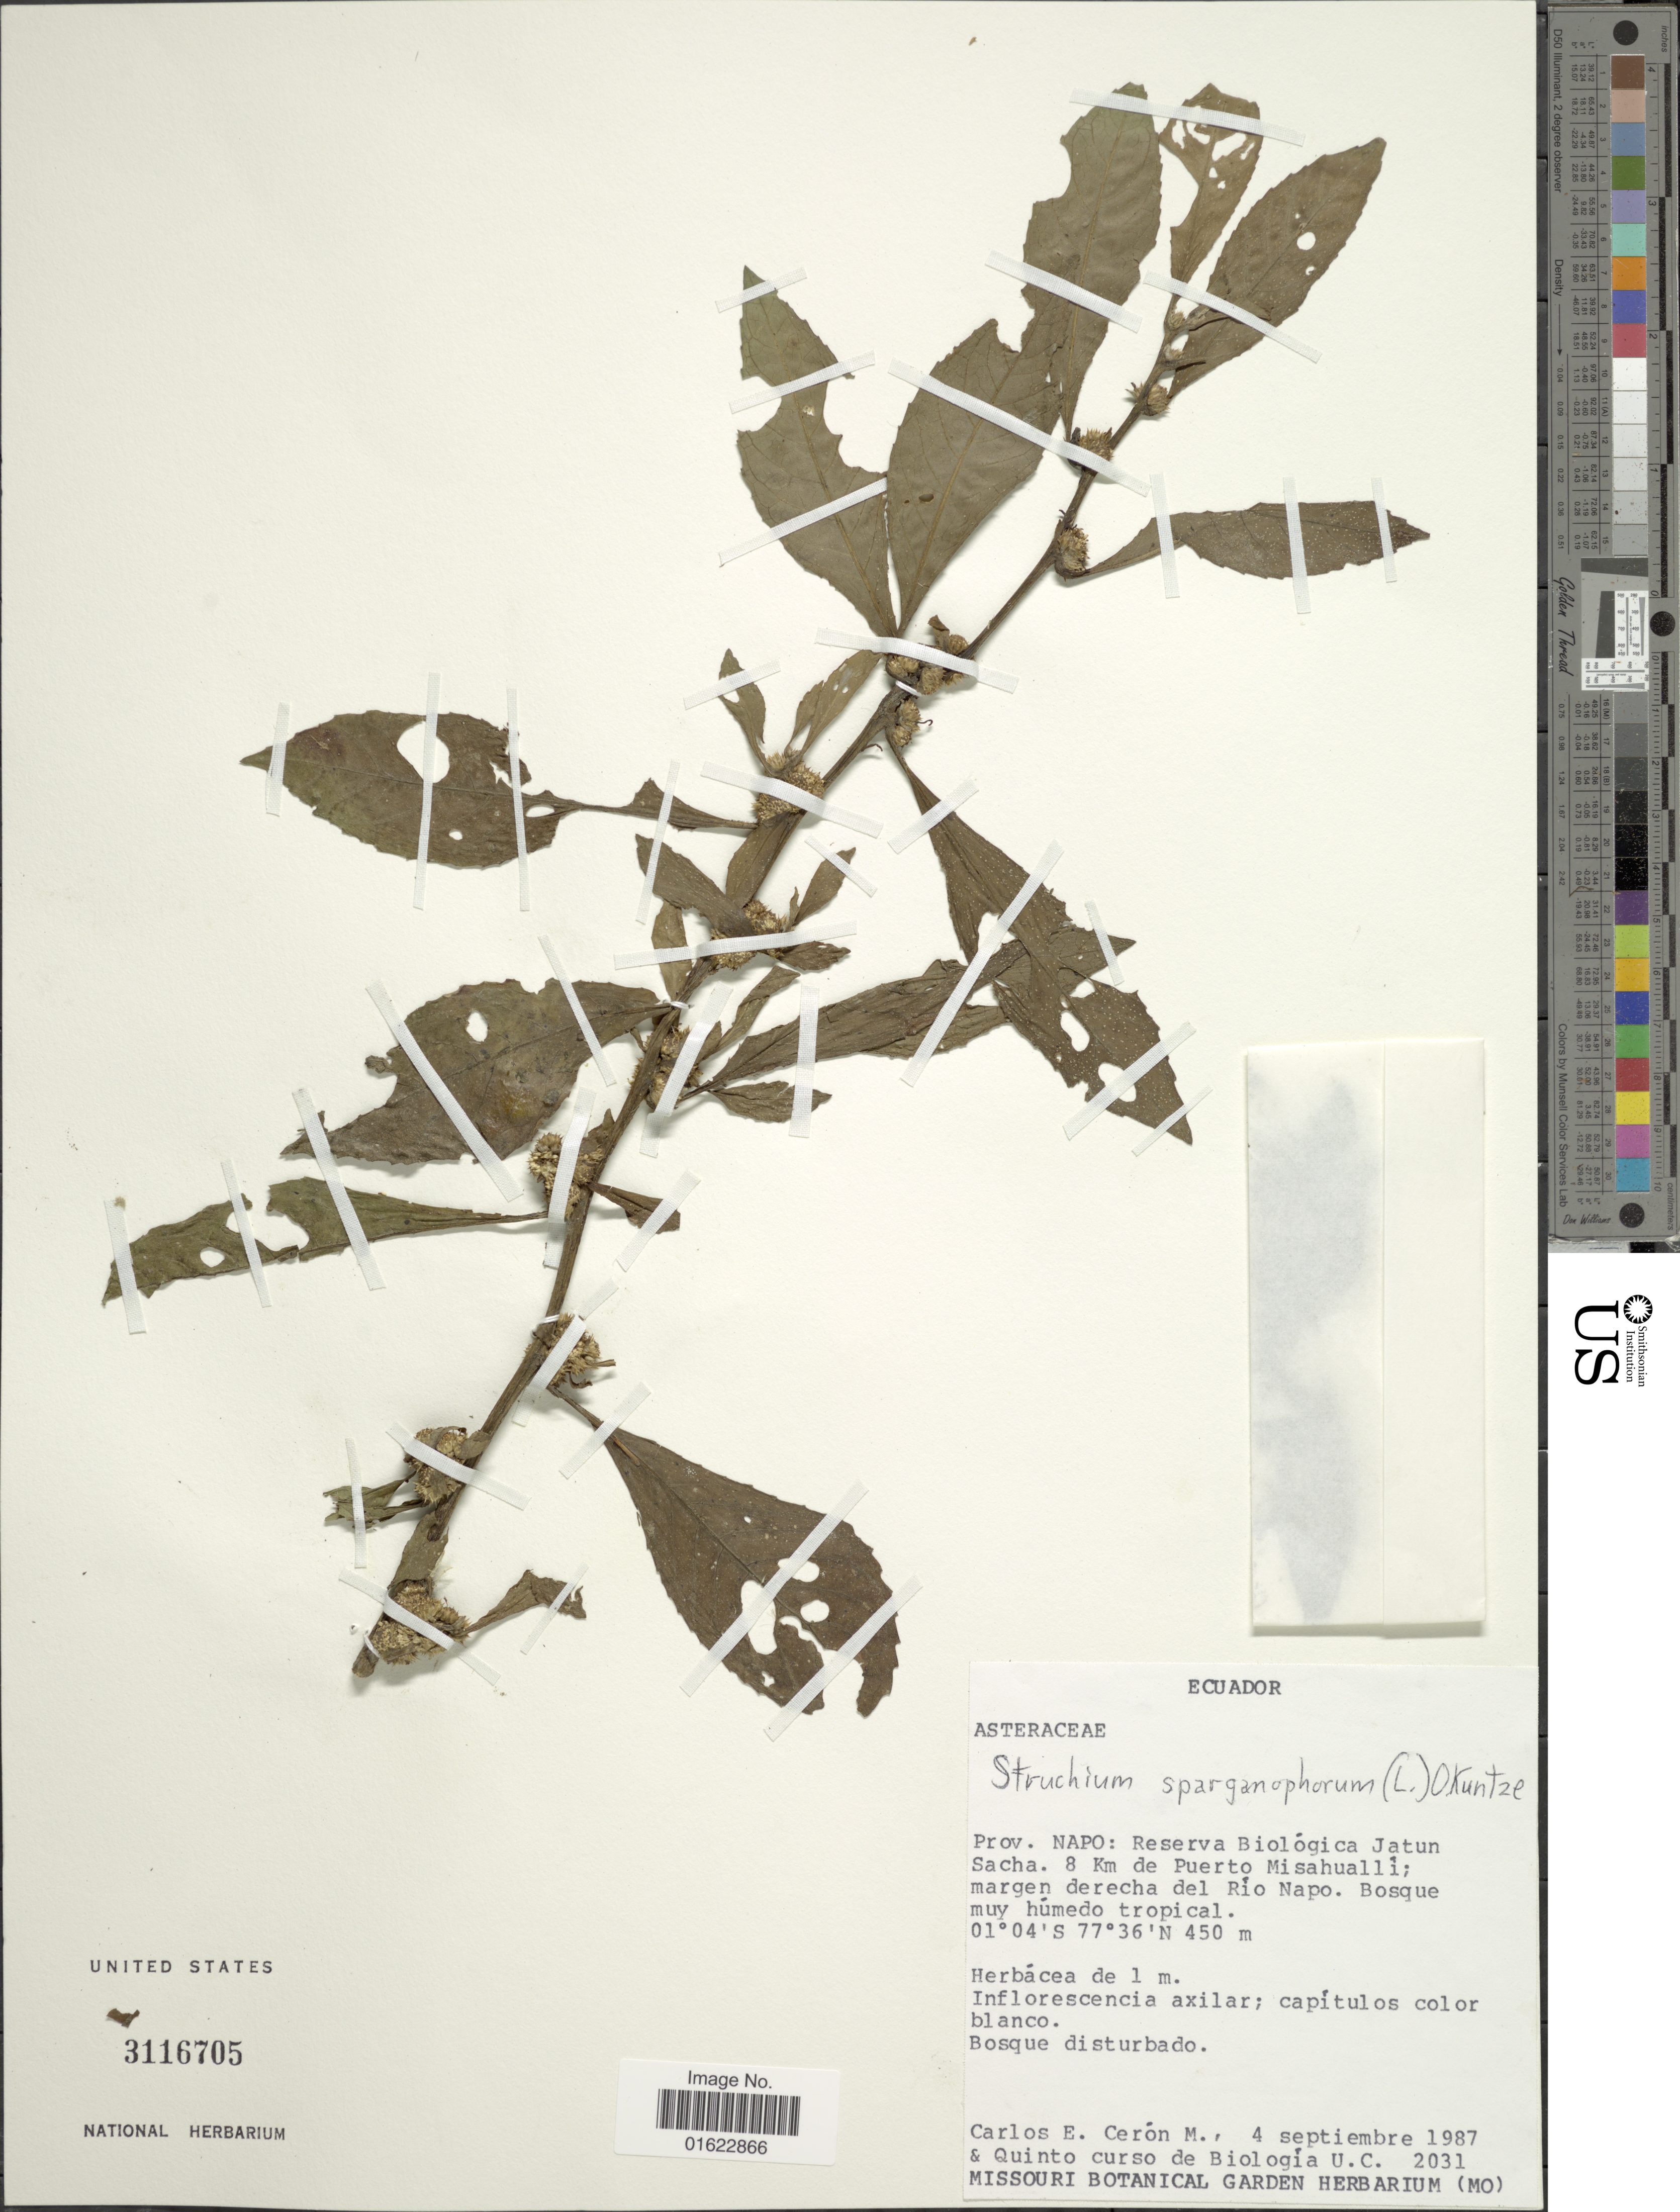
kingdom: Plantae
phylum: Tracheophyta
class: Magnoliopsida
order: Asterales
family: Asteraceae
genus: Struchium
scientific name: Struchium sparganophorum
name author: (L.) Kuntze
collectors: C. E. Cerón M. & Quinto curso de Biologia U. C.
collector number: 2031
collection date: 1987-09-04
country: Ecuador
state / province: Napo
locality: Prov. Napo: Reserva Biologica Jatun Sacha. 8 km de Puerto Misahualli; margen derecha del Rio Napo.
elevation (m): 450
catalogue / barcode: US 3116705